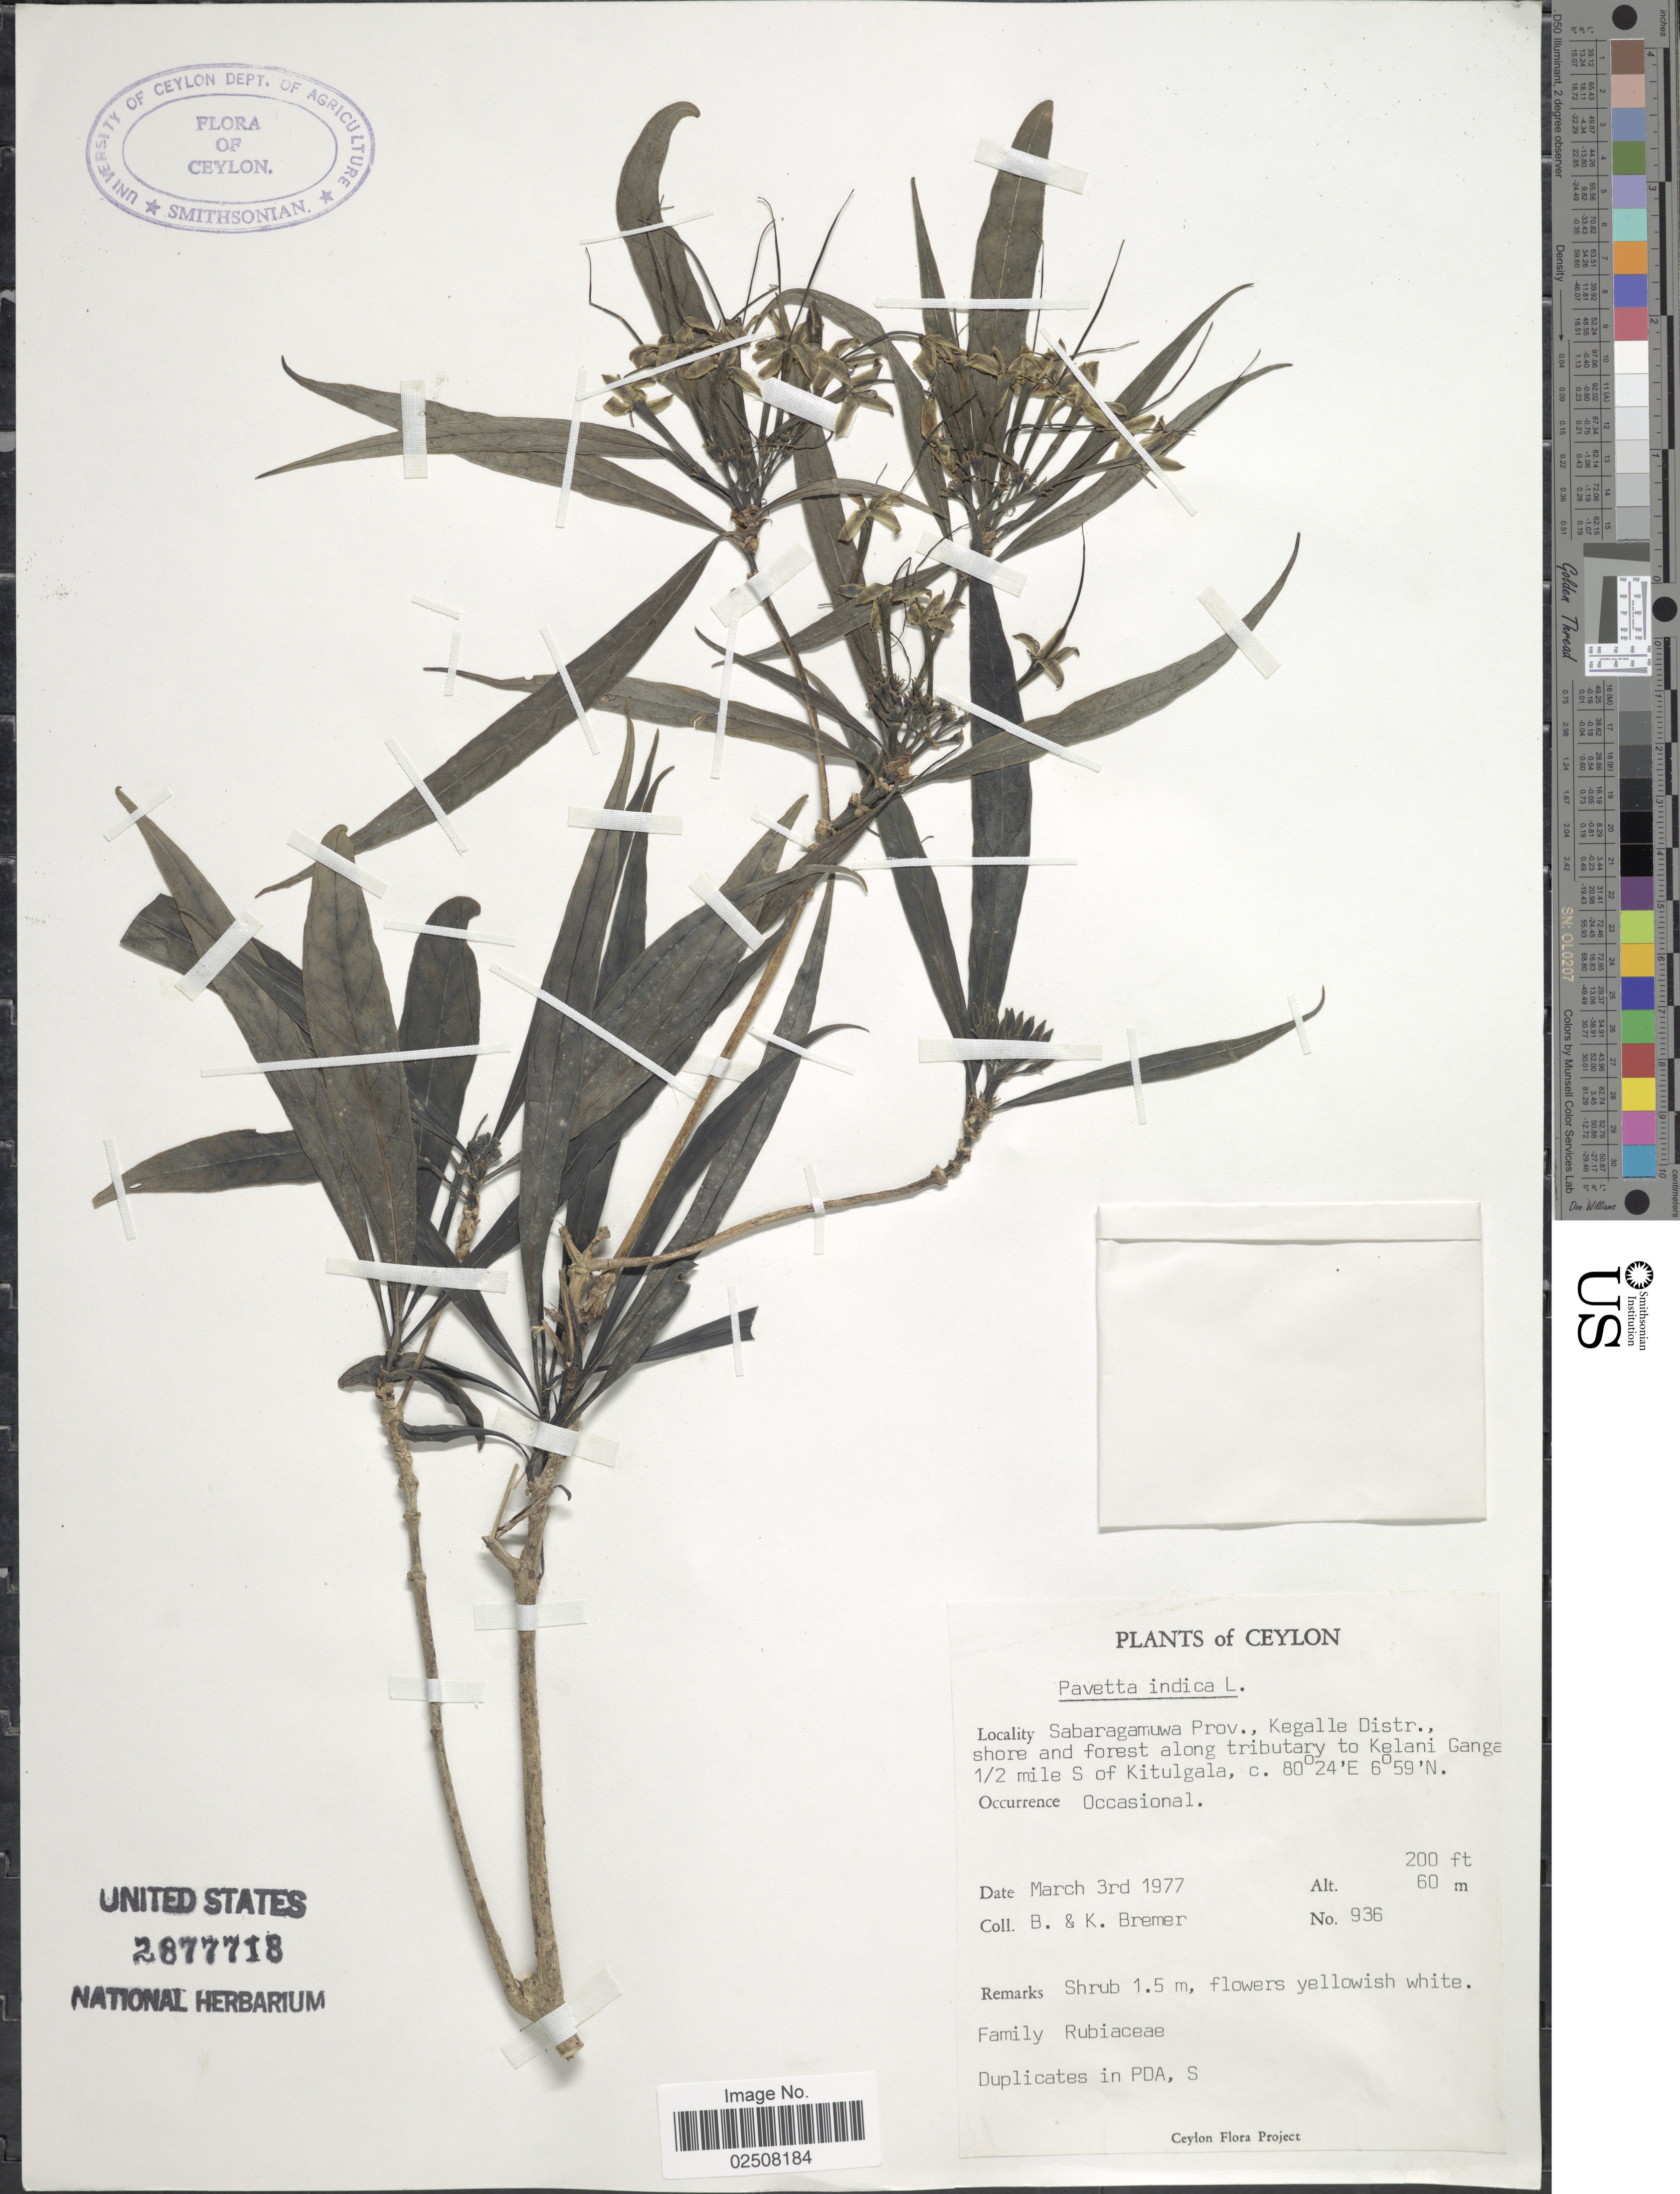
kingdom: Plantae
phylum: Tracheophyta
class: Magnoliopsida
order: Gentianales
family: Rubiaceae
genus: Pavetta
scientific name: Pavetta indica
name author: L.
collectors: B. Bremer & K. Bremer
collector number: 936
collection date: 1977-03-03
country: Sri Lanka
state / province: Sabaragamuwa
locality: Ceylon, Kegalle Distr., shore and forest along tributary to Kelani Ganga ½ mile S of Kitulgala, Occasional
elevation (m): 61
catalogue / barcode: US 2877718